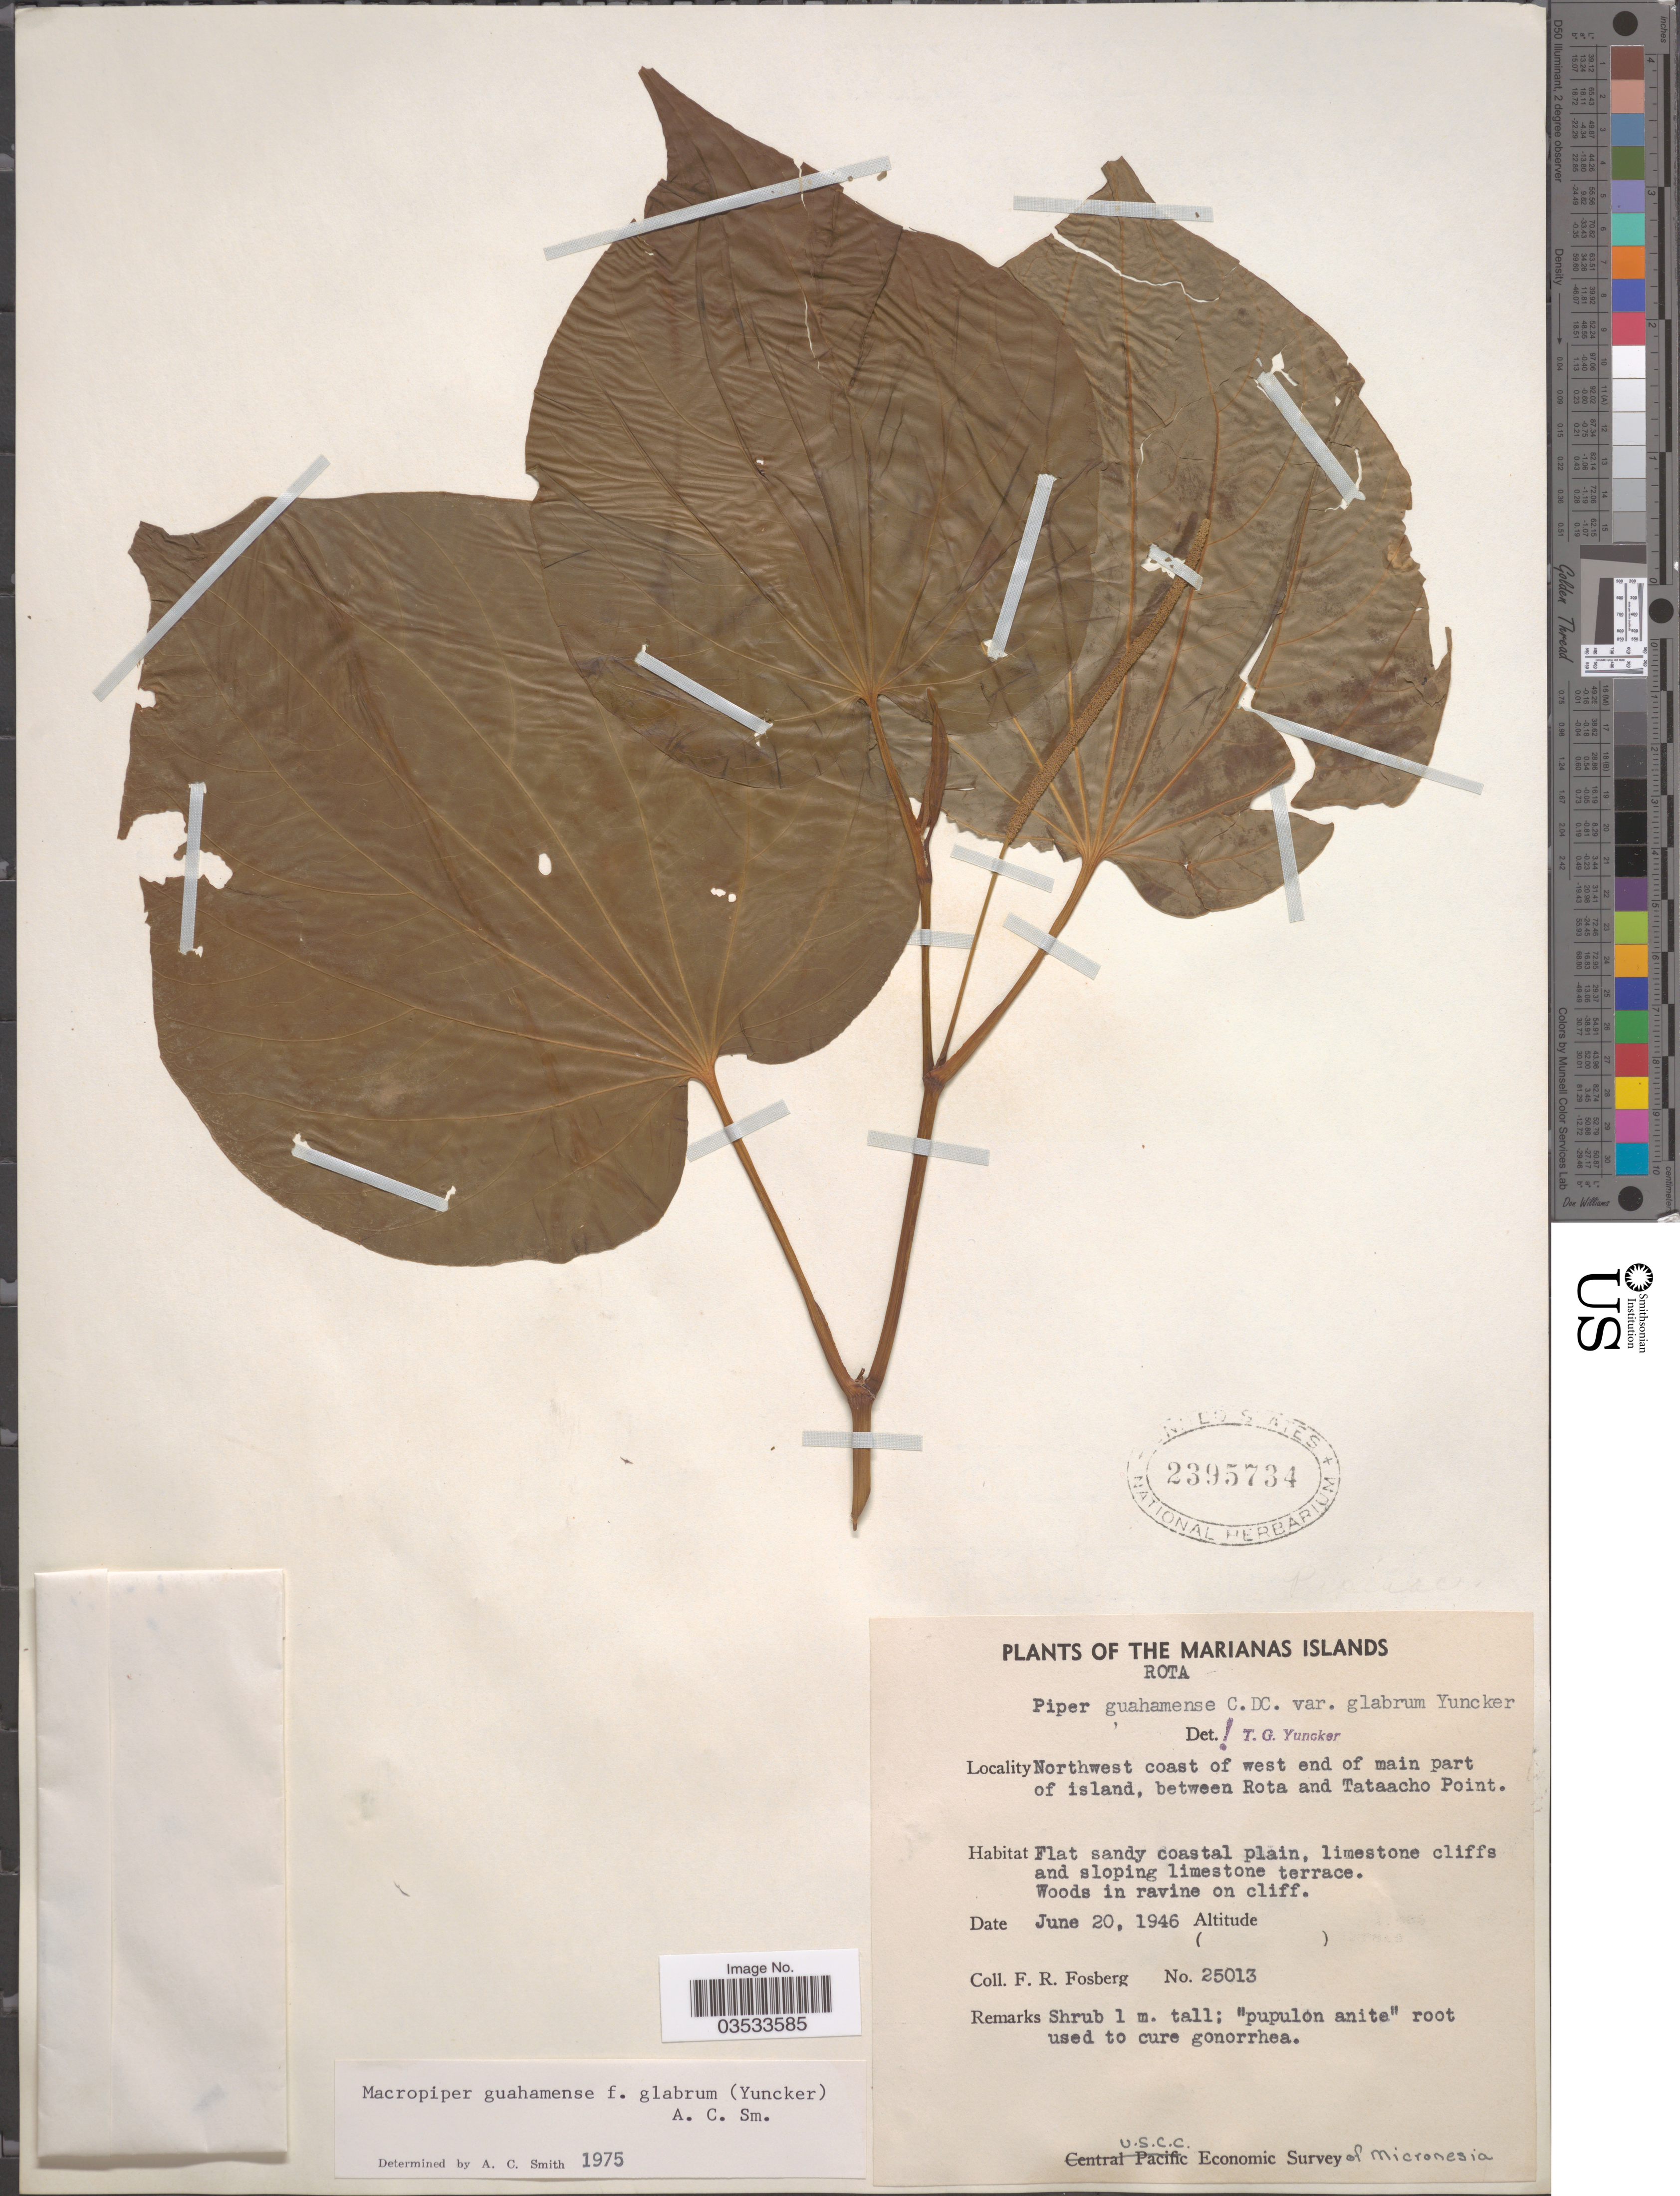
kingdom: Plantae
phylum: Tracheophyta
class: Magnoliopsida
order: Piperales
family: Piperaceae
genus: Piper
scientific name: Piper guahamense f. glabrum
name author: (Yunck.) A.C. Sm.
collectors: F. R. Fosberg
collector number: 25013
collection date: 1946-06-20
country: Northern Mariana Islands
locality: The Marianas Islands. Rota. Northwest coast of west end of main part of island, between Rota and Tataacho Point.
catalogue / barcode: US 2395734